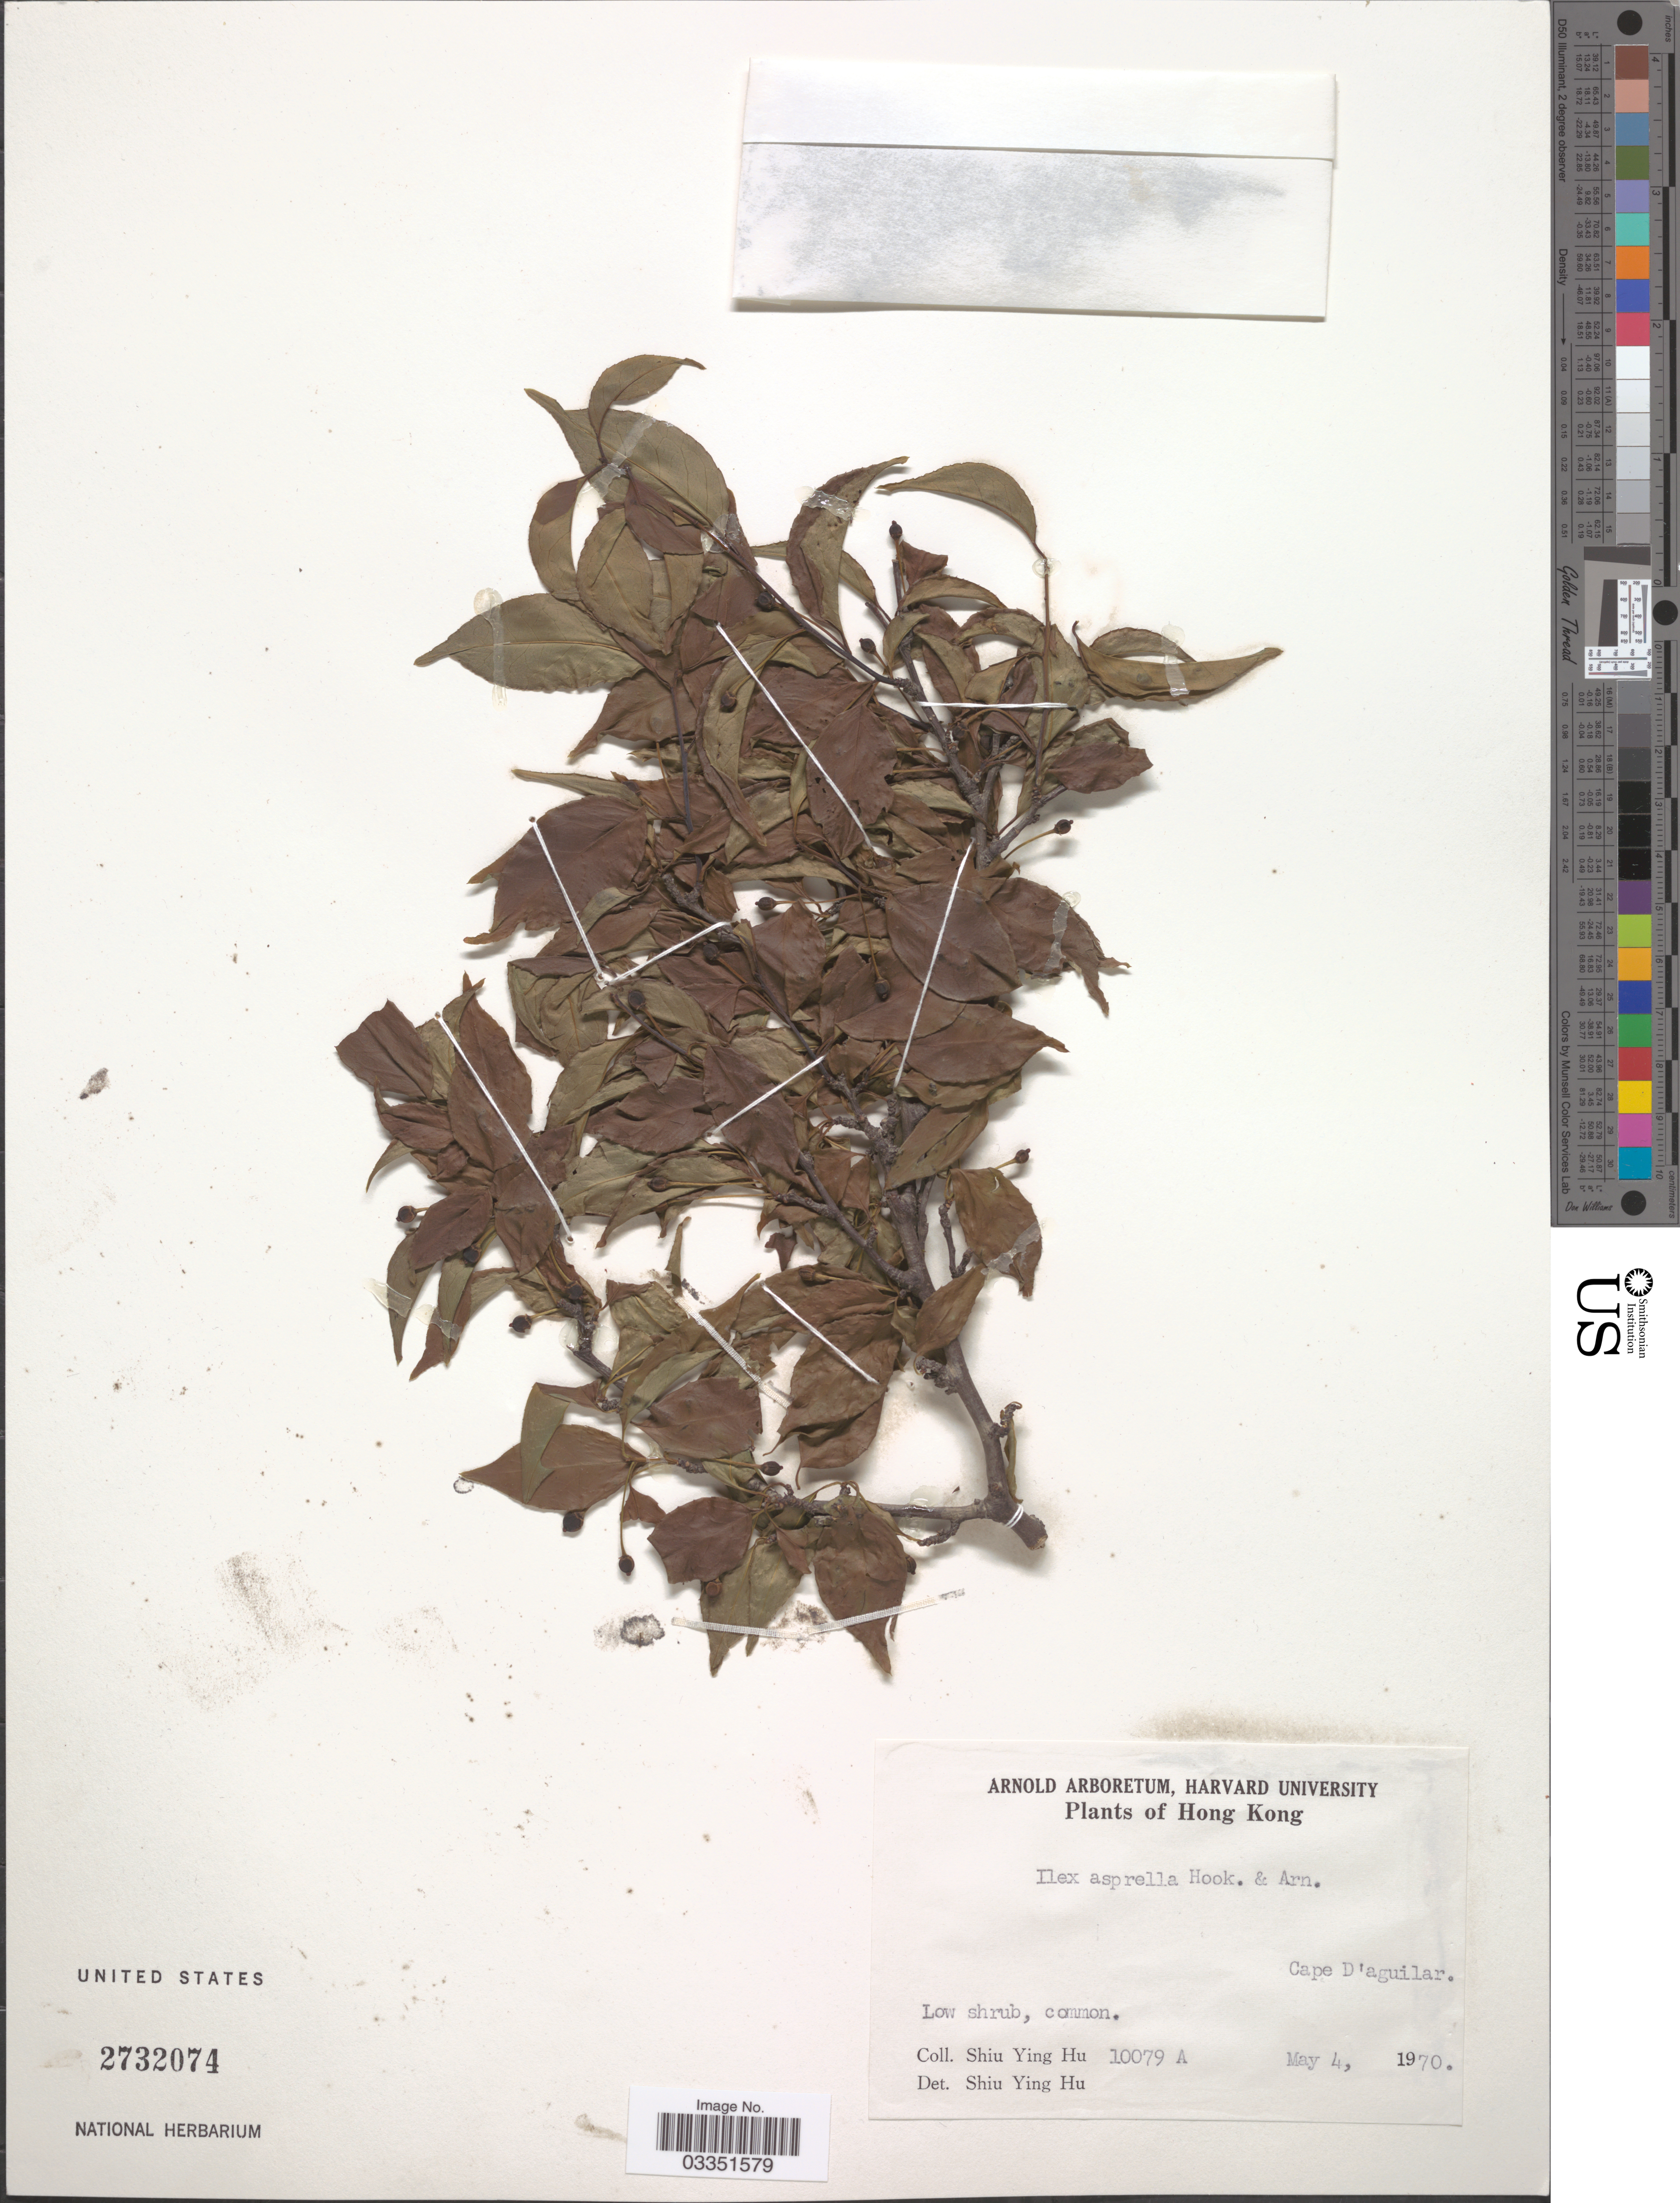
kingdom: Plantae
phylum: Tracheophyta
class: Magnoliopsida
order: Aquifoliales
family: Aquifoliaceae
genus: Ilex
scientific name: Ilex asperula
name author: Mart.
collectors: S. Y. Hu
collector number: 10079A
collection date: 1970-05-04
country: China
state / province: Hong Kong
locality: Cape D'aguilar.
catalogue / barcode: US 2732074